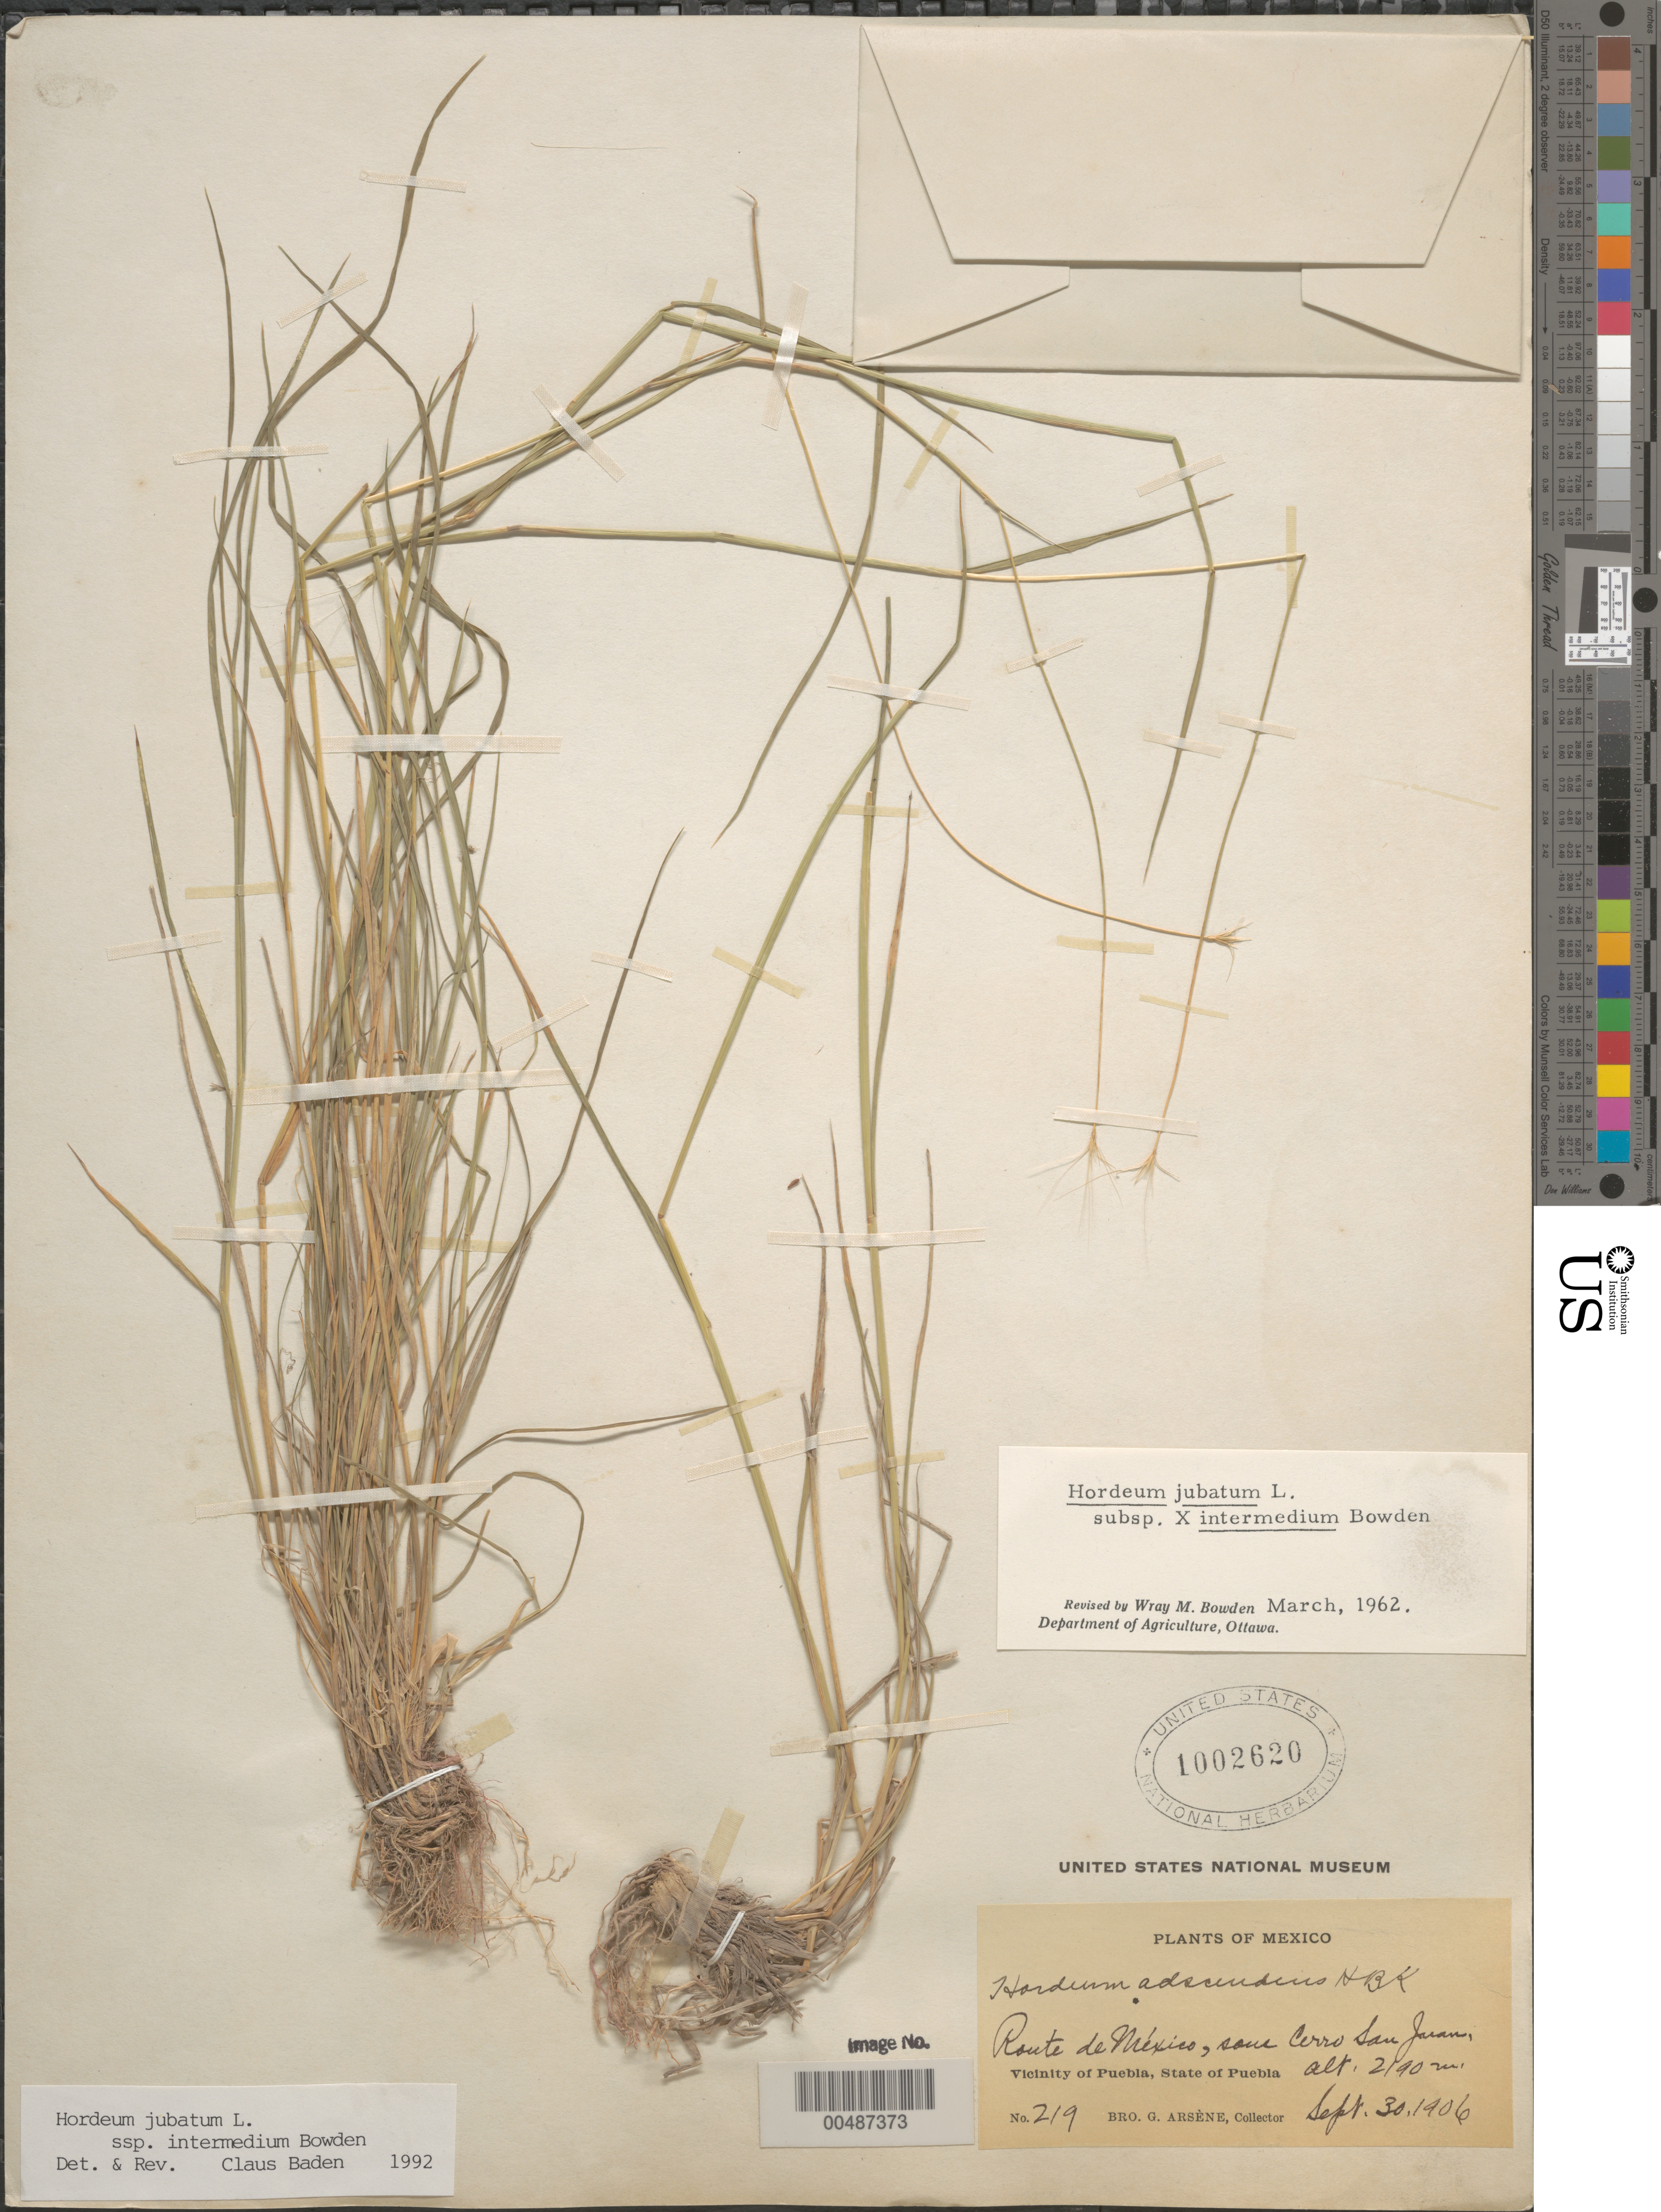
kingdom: Plantae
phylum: Tracheophyta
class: Liliopsida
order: Poales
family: Poaceae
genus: Hordeum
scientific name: Hordeum jubatum subsp. intermedium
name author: Bowden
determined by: Baden, C.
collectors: Bro. G. Arsène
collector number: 219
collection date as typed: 30 Sep 1906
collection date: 1906-09-30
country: Mexico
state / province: Puebla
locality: Vicinity of Puebla, Route de M‚xico, sous Cerro San Juan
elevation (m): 2190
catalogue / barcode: US 1002620